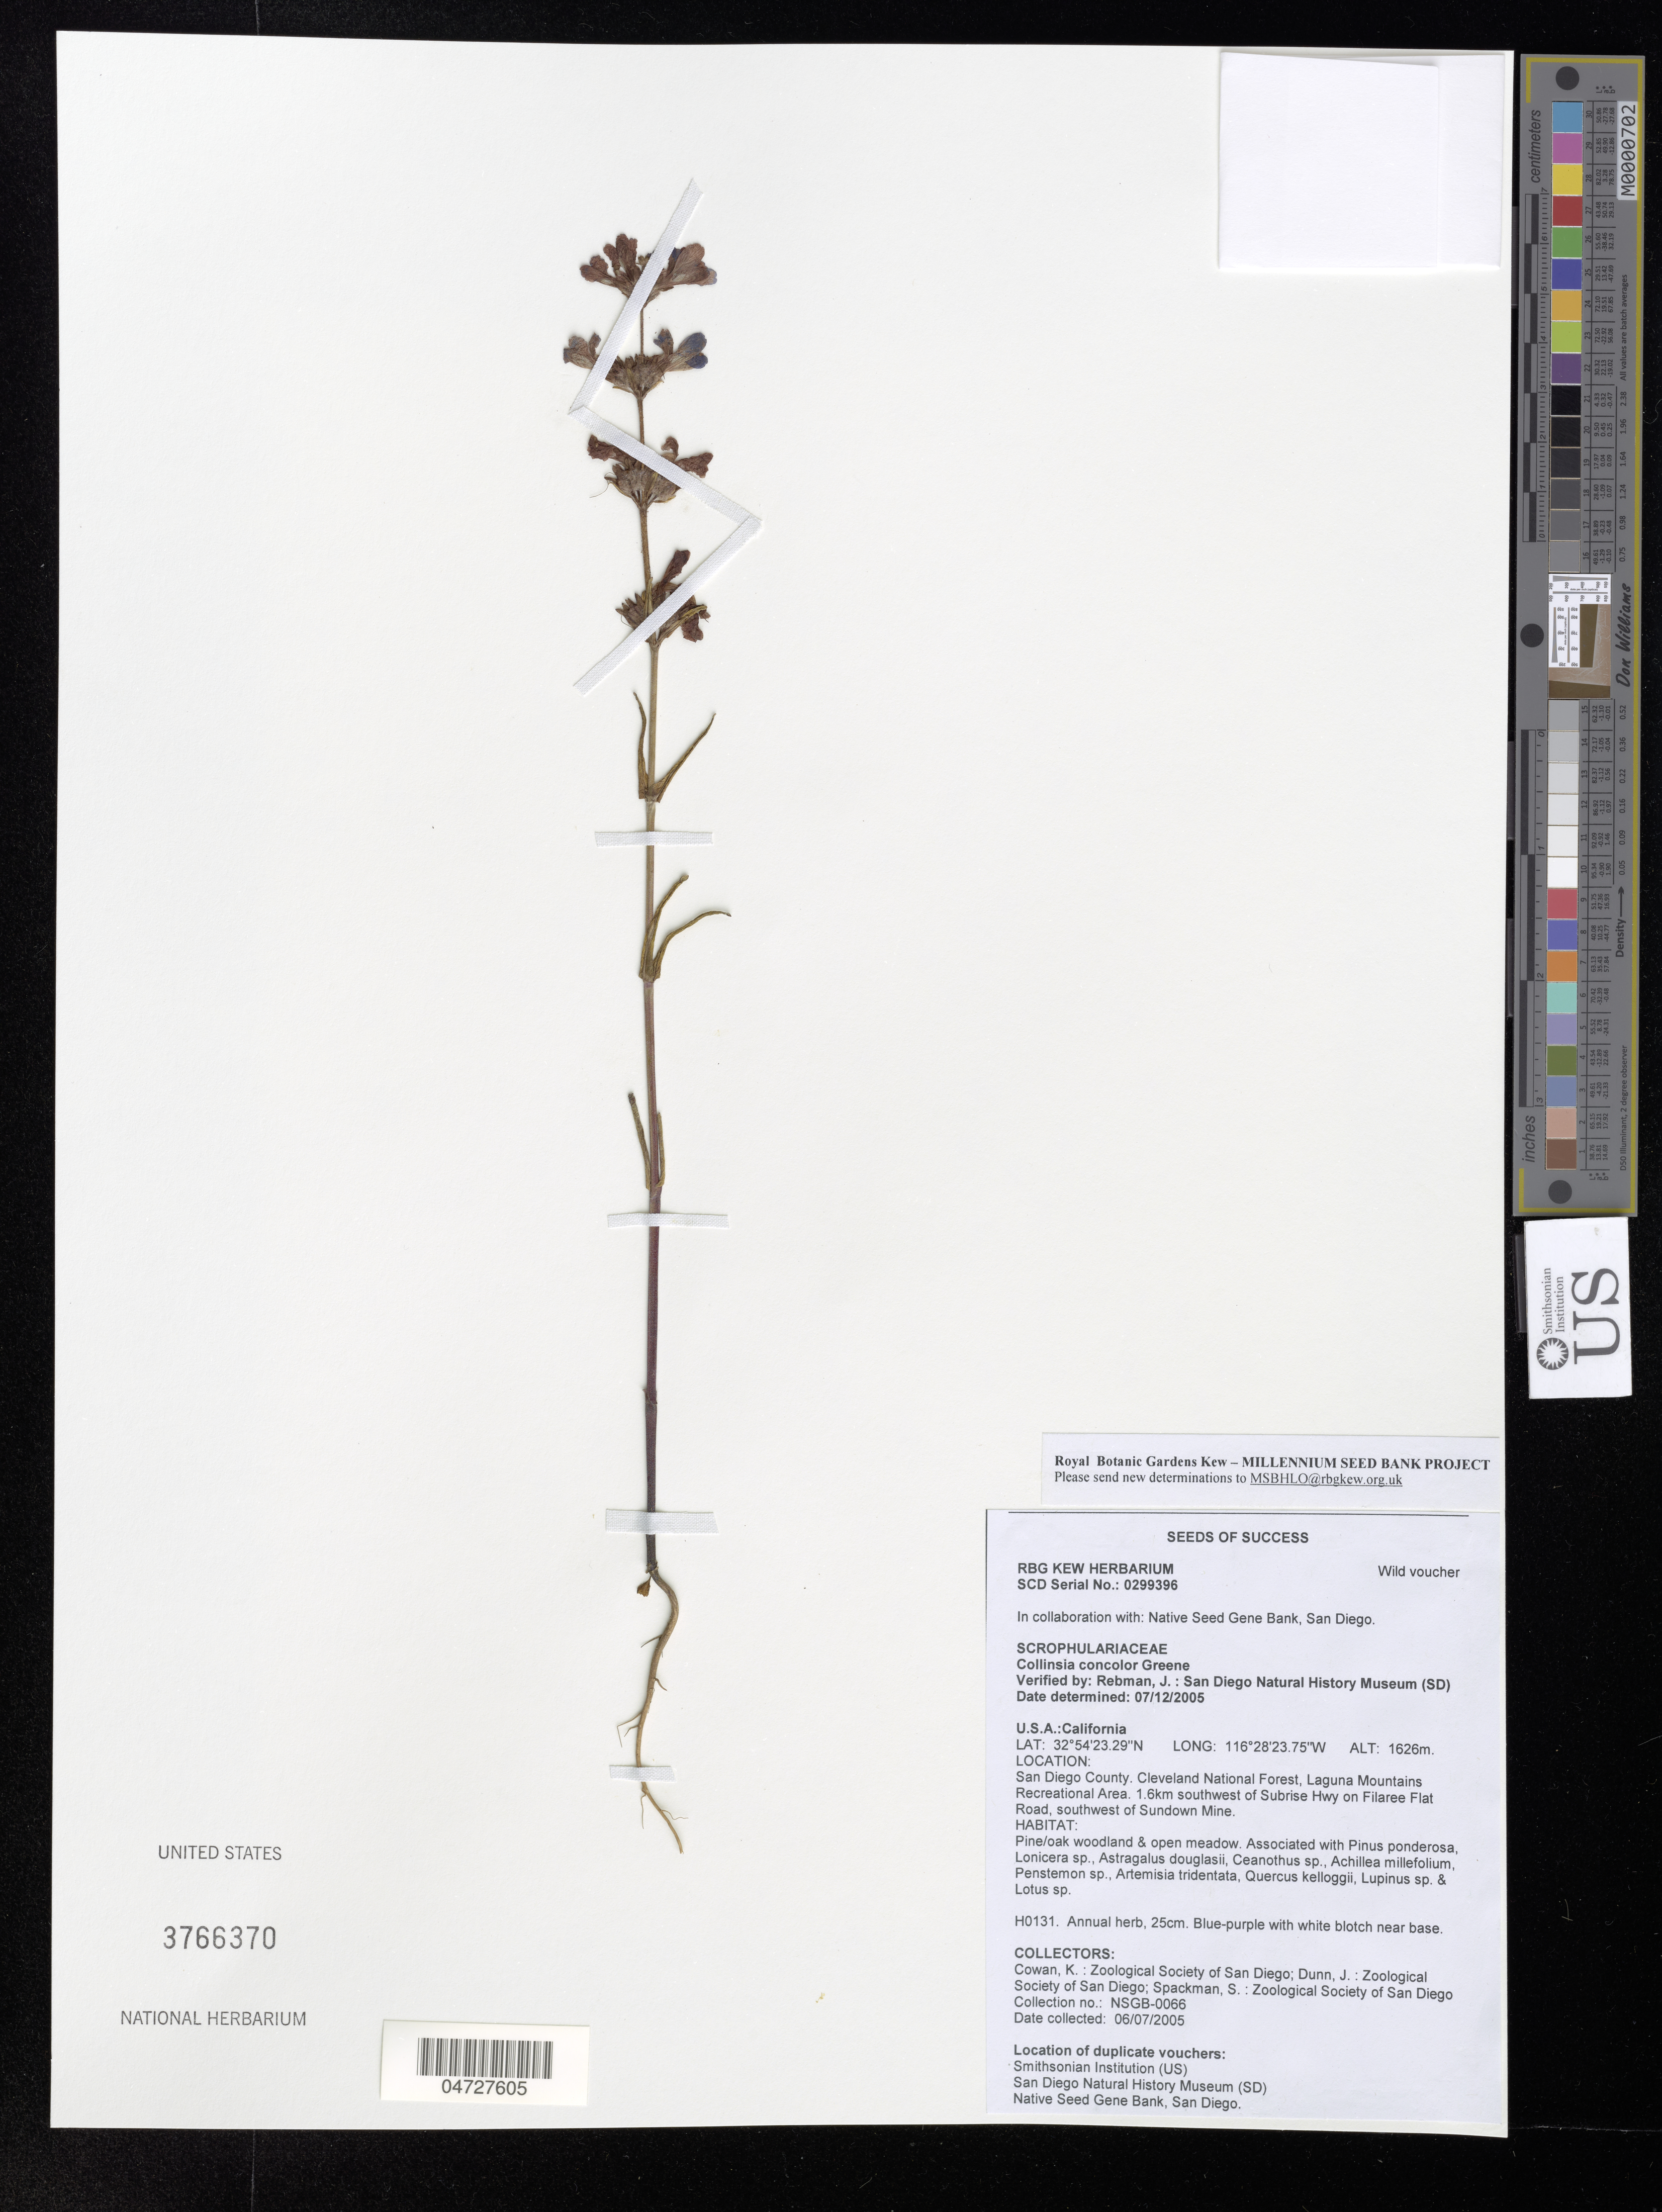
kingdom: Plantae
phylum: Tracheophyta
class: Magnoliopsida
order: Lamiales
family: Plantaginaceae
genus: Collinsia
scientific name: Collinsia concolor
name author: Greene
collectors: K. Cowan, J. Dunn & S. Spackman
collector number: NSGB-0066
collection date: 2005-07-06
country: United States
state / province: California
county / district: San Diego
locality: San Diego County. Cleveland National Forest, Laguna Mountains Recreational Area. 1.6km southwest of Subrise Hwy on Filaree Flat Road, southwest of Sundown Mine.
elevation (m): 1626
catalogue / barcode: US 3766370